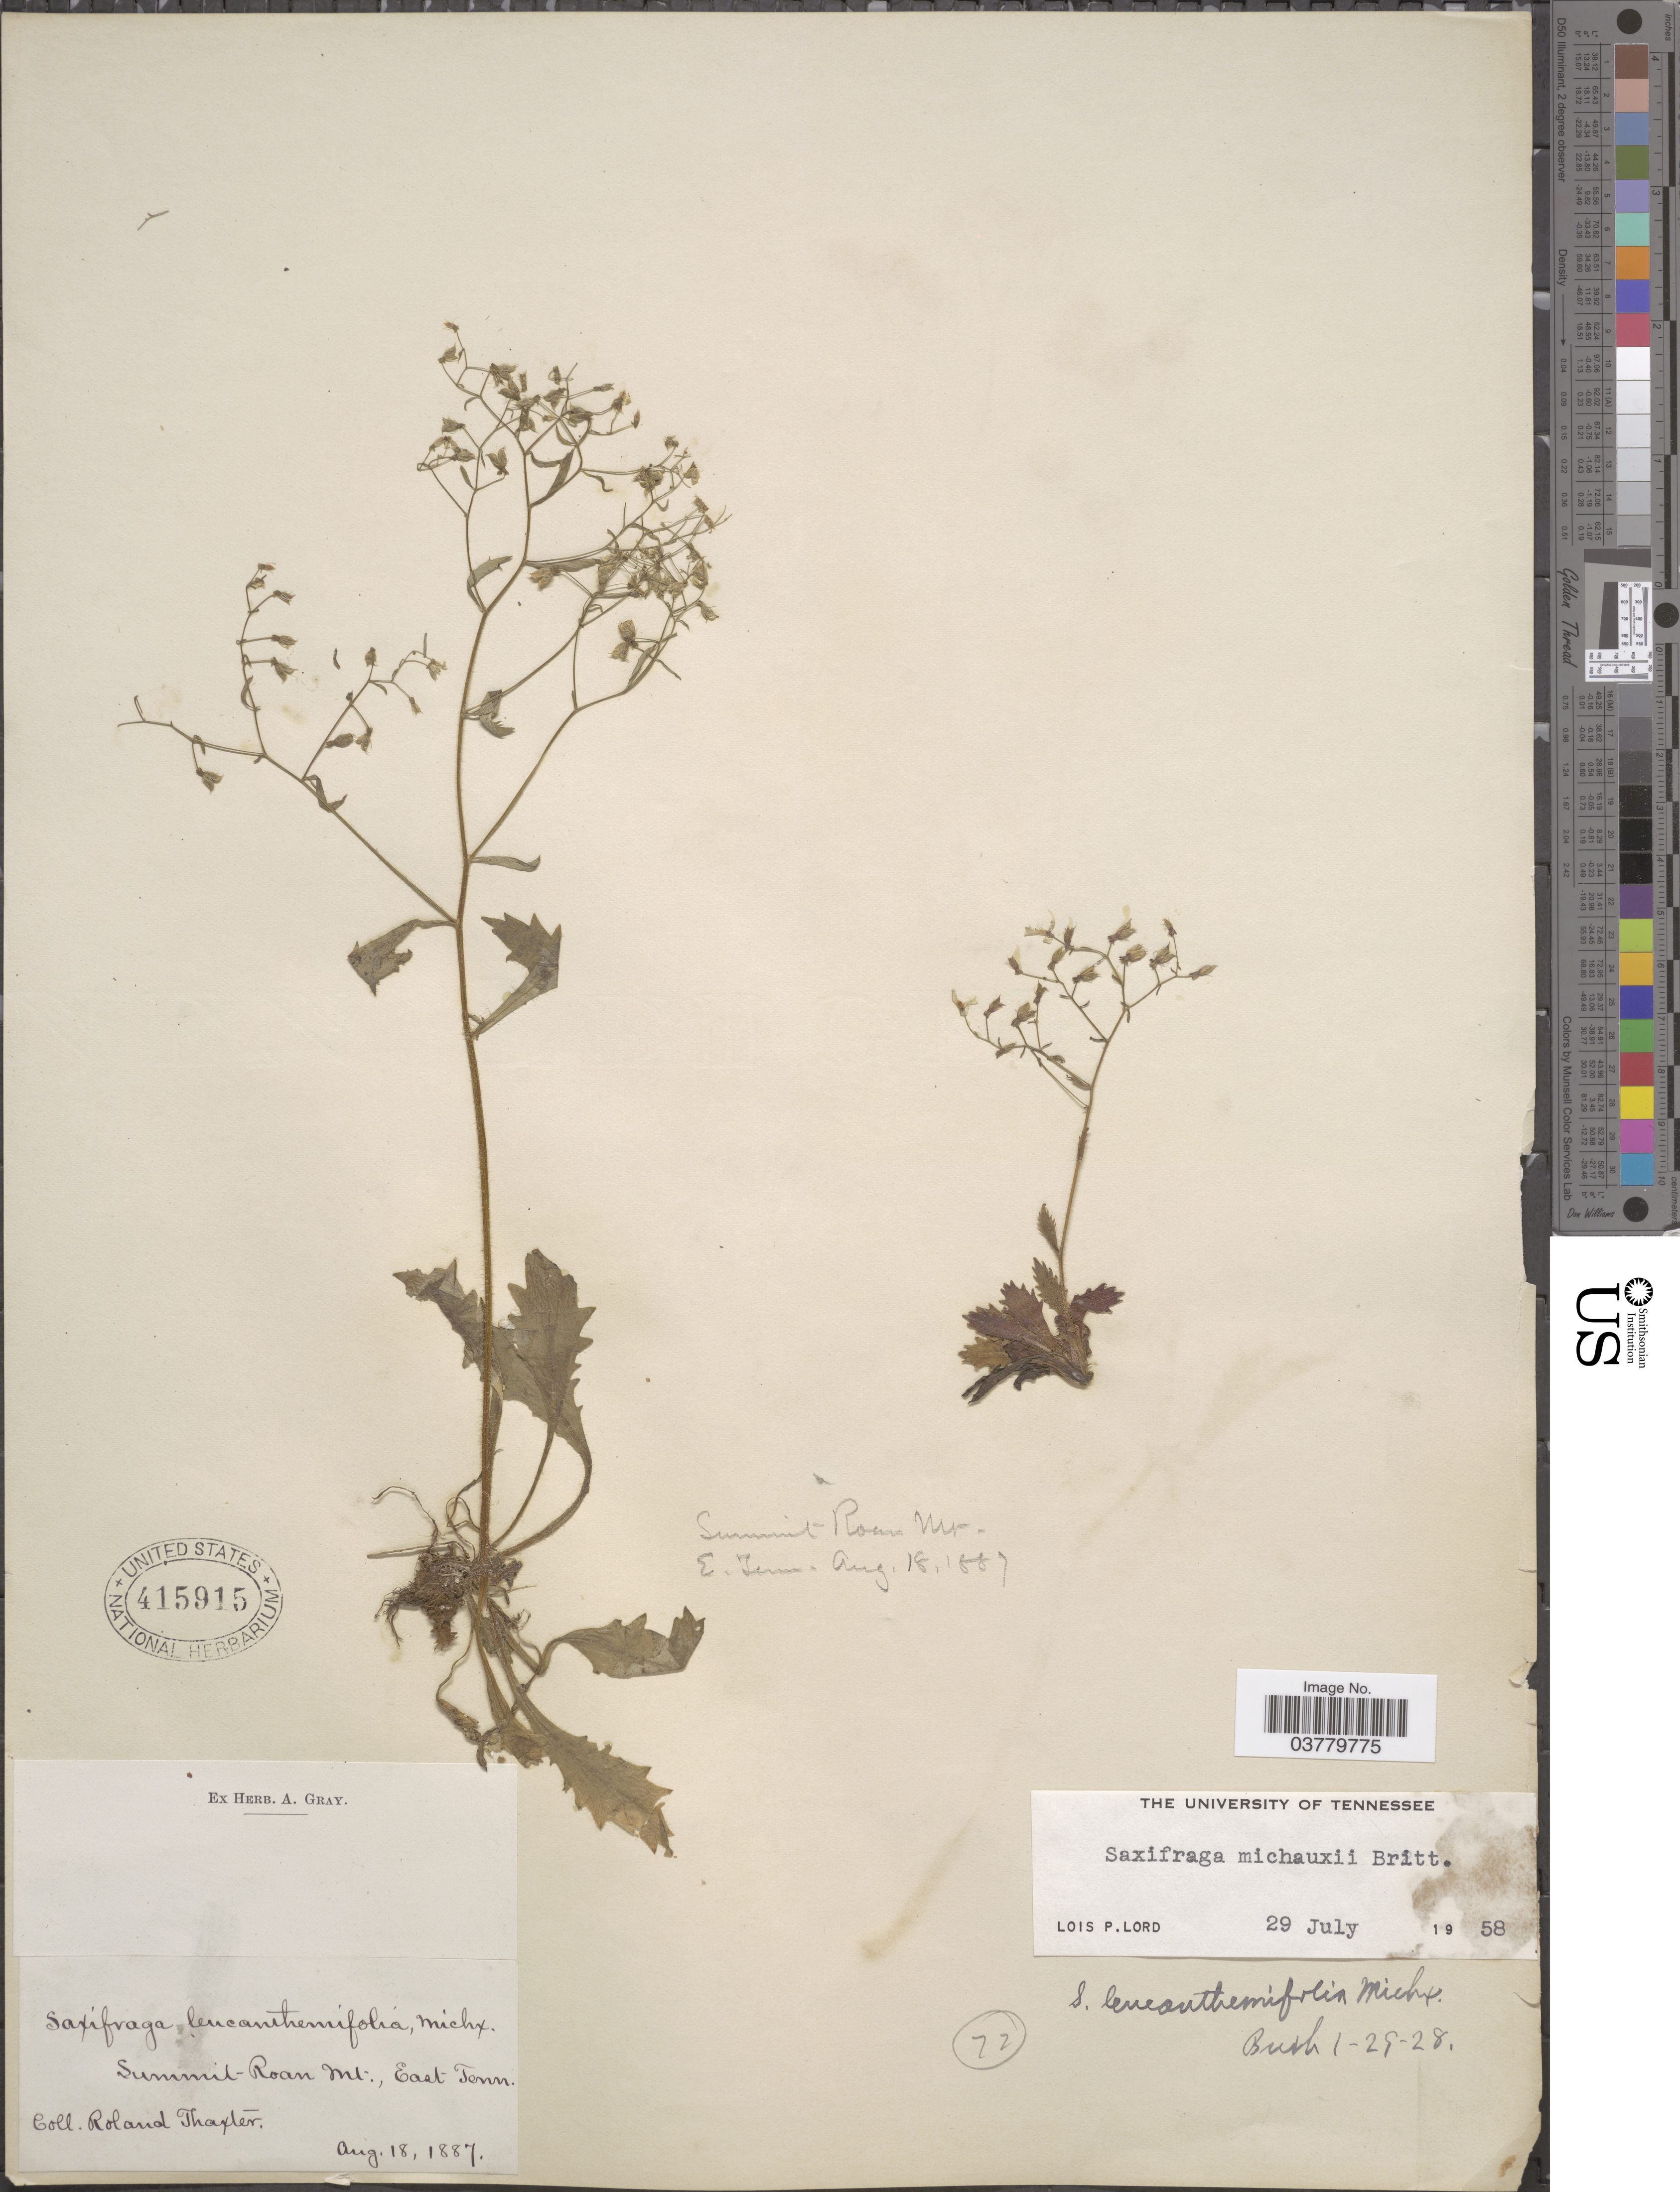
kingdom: Plantae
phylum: Tracheophyta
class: Magnoliopsida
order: Saxifragales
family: Saxifragaceae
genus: Micranthes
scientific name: Micranthes petiolaris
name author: (Raf.) Bush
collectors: R. Thaxter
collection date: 1887-08-18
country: United States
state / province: Tennessee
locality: Summit Roan Mt., East Tenn.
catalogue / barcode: US 415915